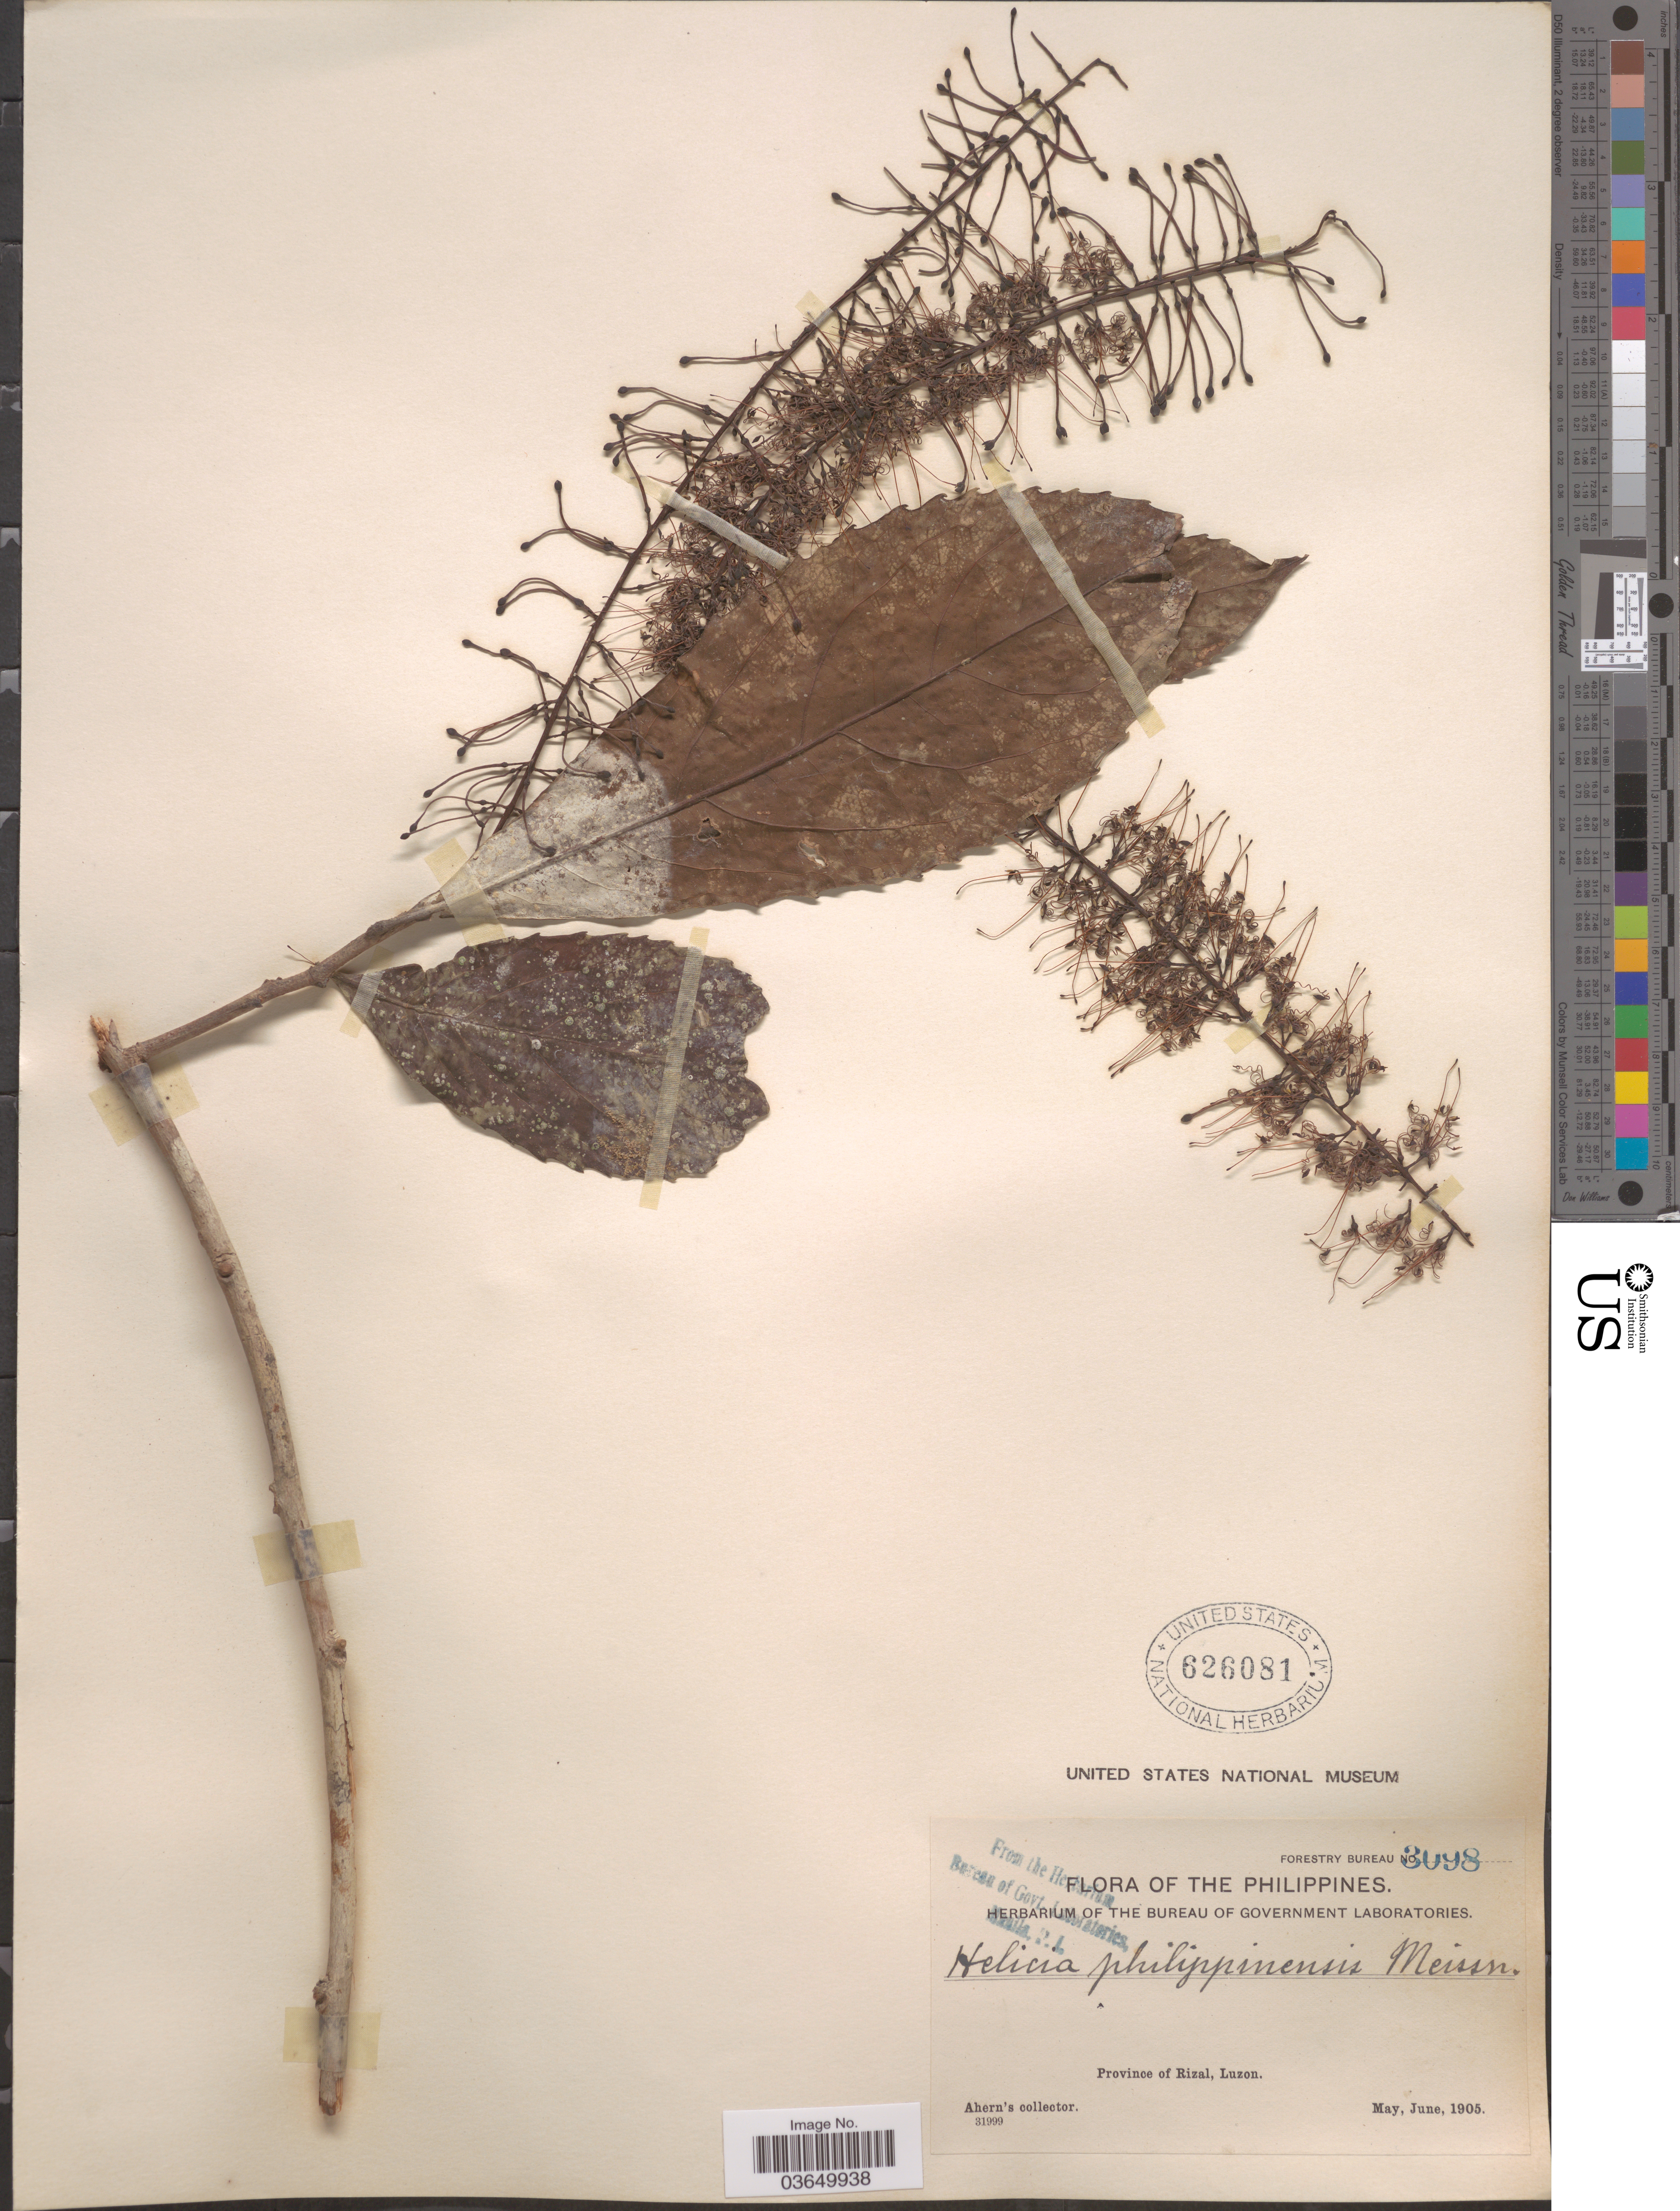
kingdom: Plantae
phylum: Tracheophyta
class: Magnoliopsida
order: Proteales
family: Proteaceae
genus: Helicia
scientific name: Helicia cumingiana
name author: C. Presl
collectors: Ahern's collector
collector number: Forestry Bureau 3098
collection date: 1905-05/1905-06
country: Philippines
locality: Province of Rizal, Luzon.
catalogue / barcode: US 626081